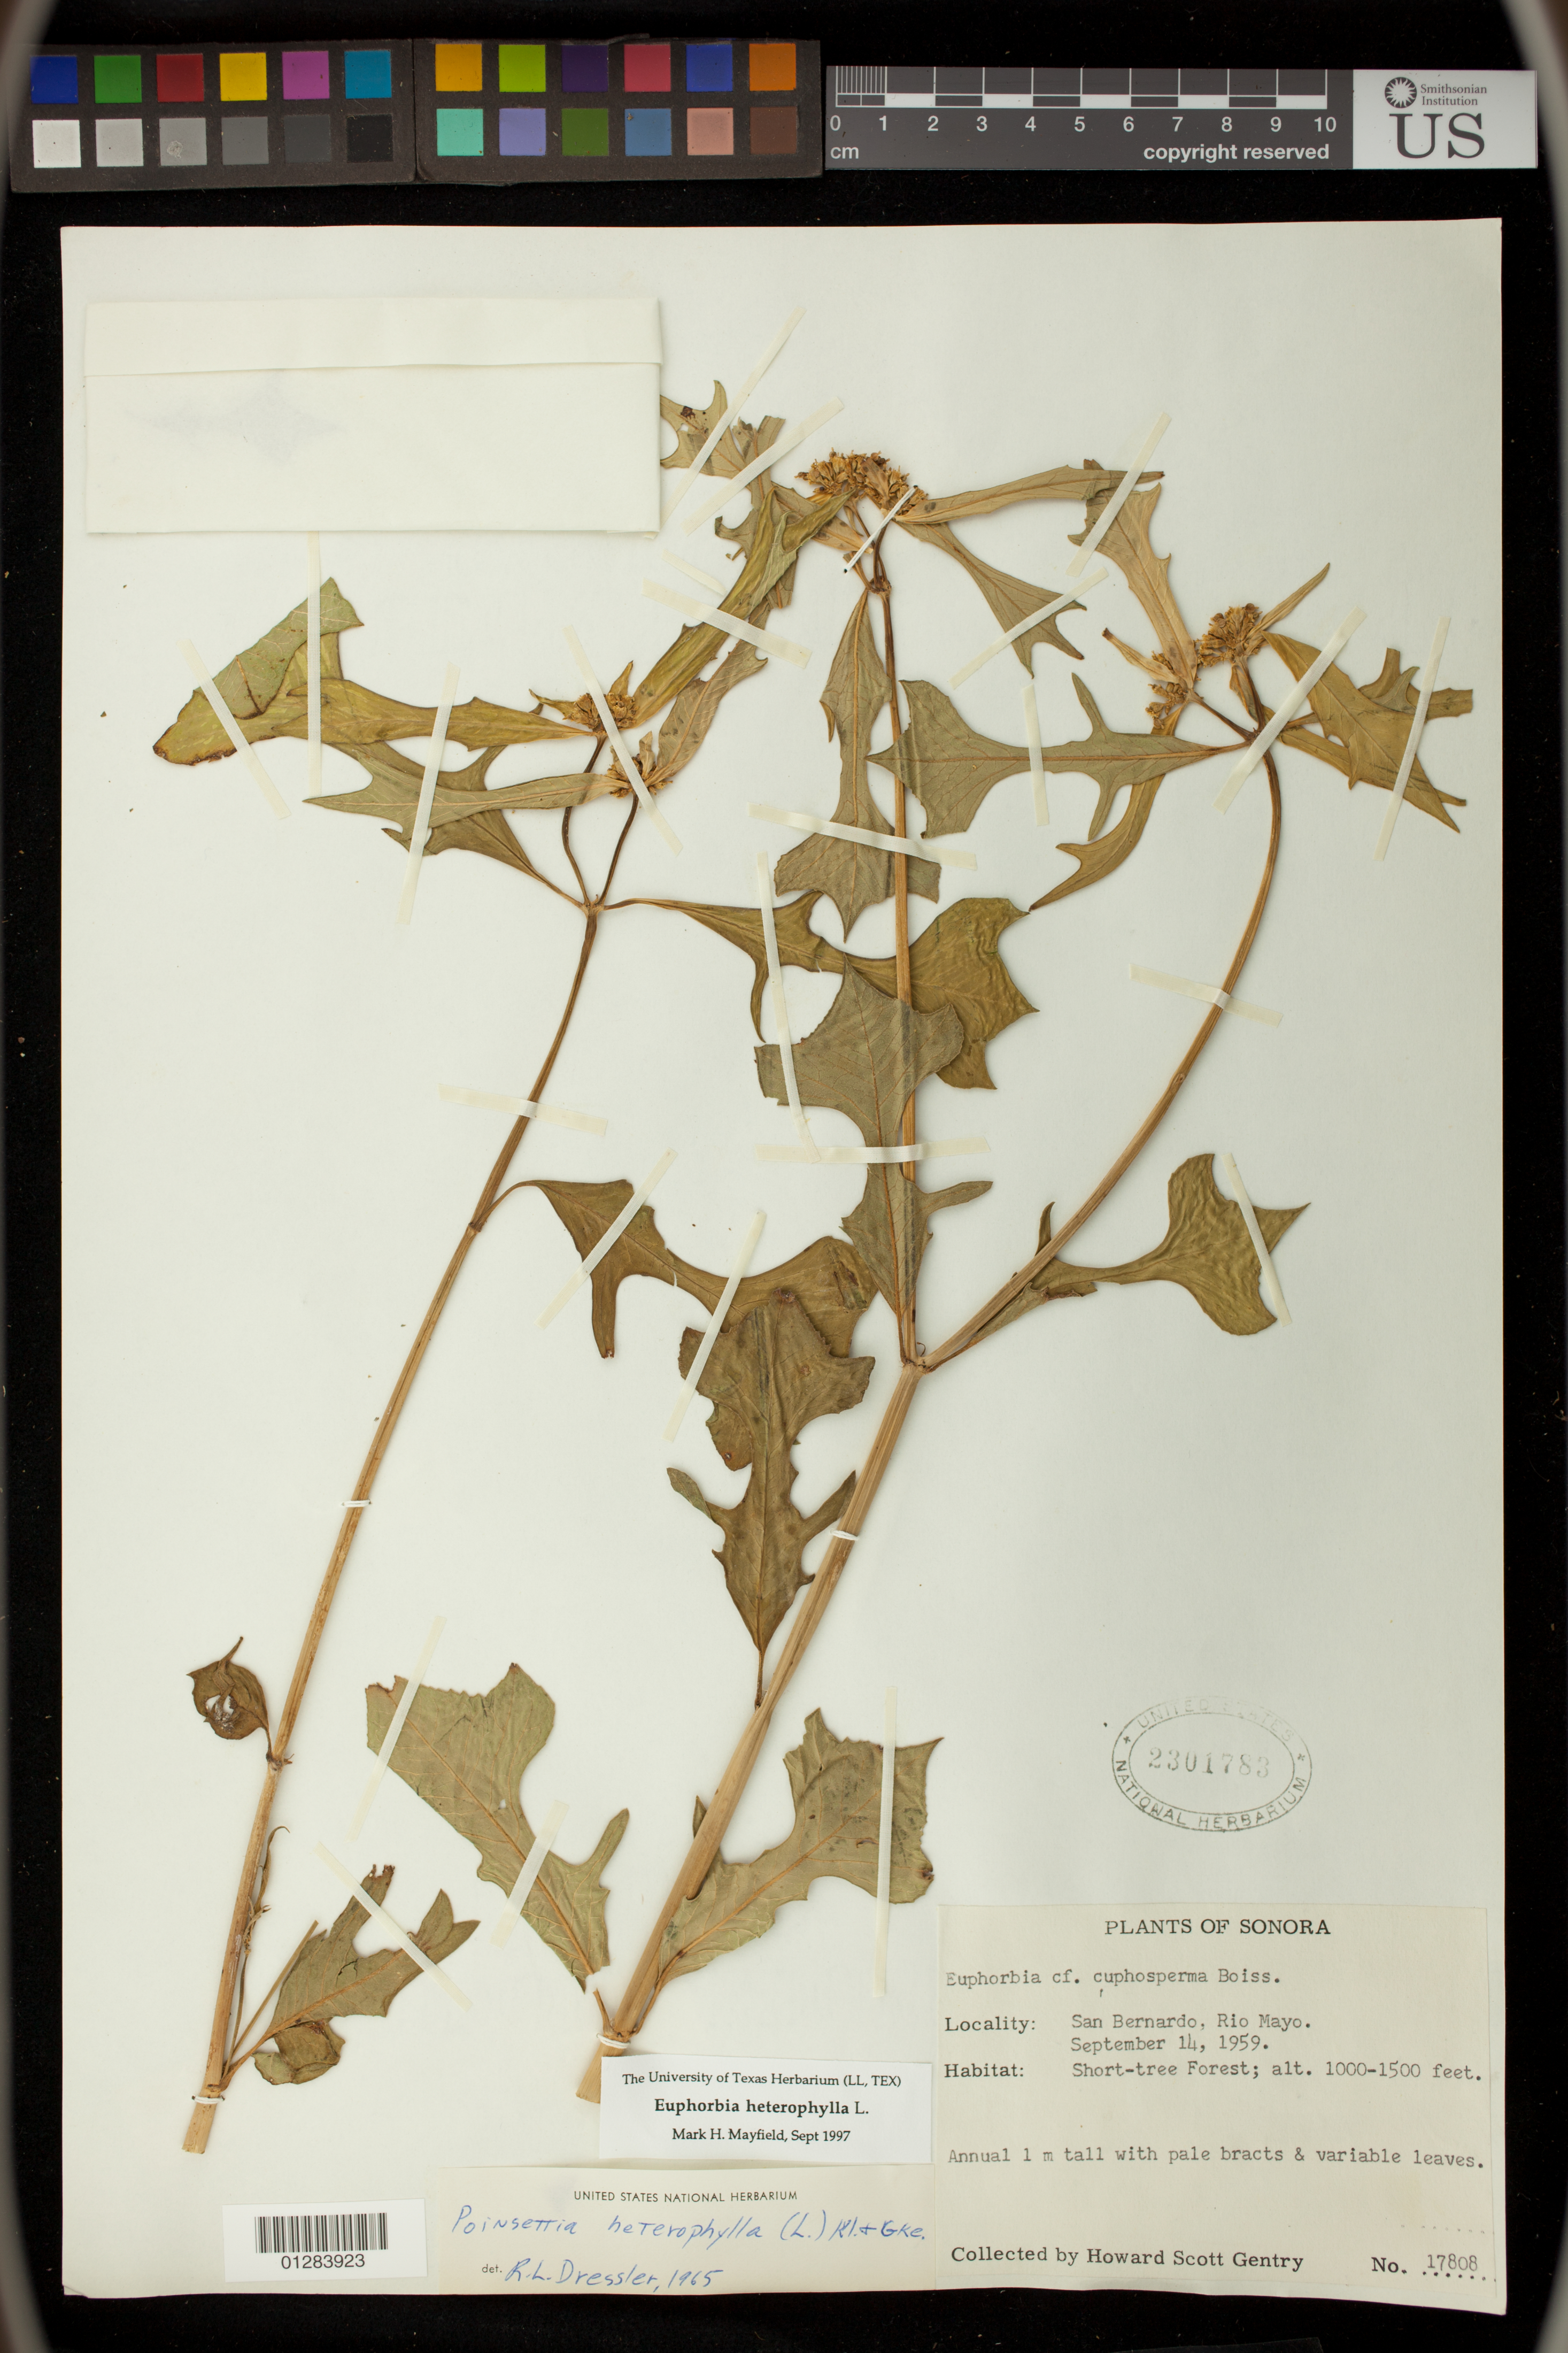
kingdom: Plantae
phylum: Tracheophyta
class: Magnoliopsida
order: Malpighiales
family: Euphorbiaceae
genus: Euphorbia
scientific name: Euphorbia heterophylla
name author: L.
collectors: H. S. Gentry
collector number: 17808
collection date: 1959-09-14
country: Mexico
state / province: Sonora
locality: San Bernardo, Rio Mayo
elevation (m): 305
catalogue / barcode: US 2301783